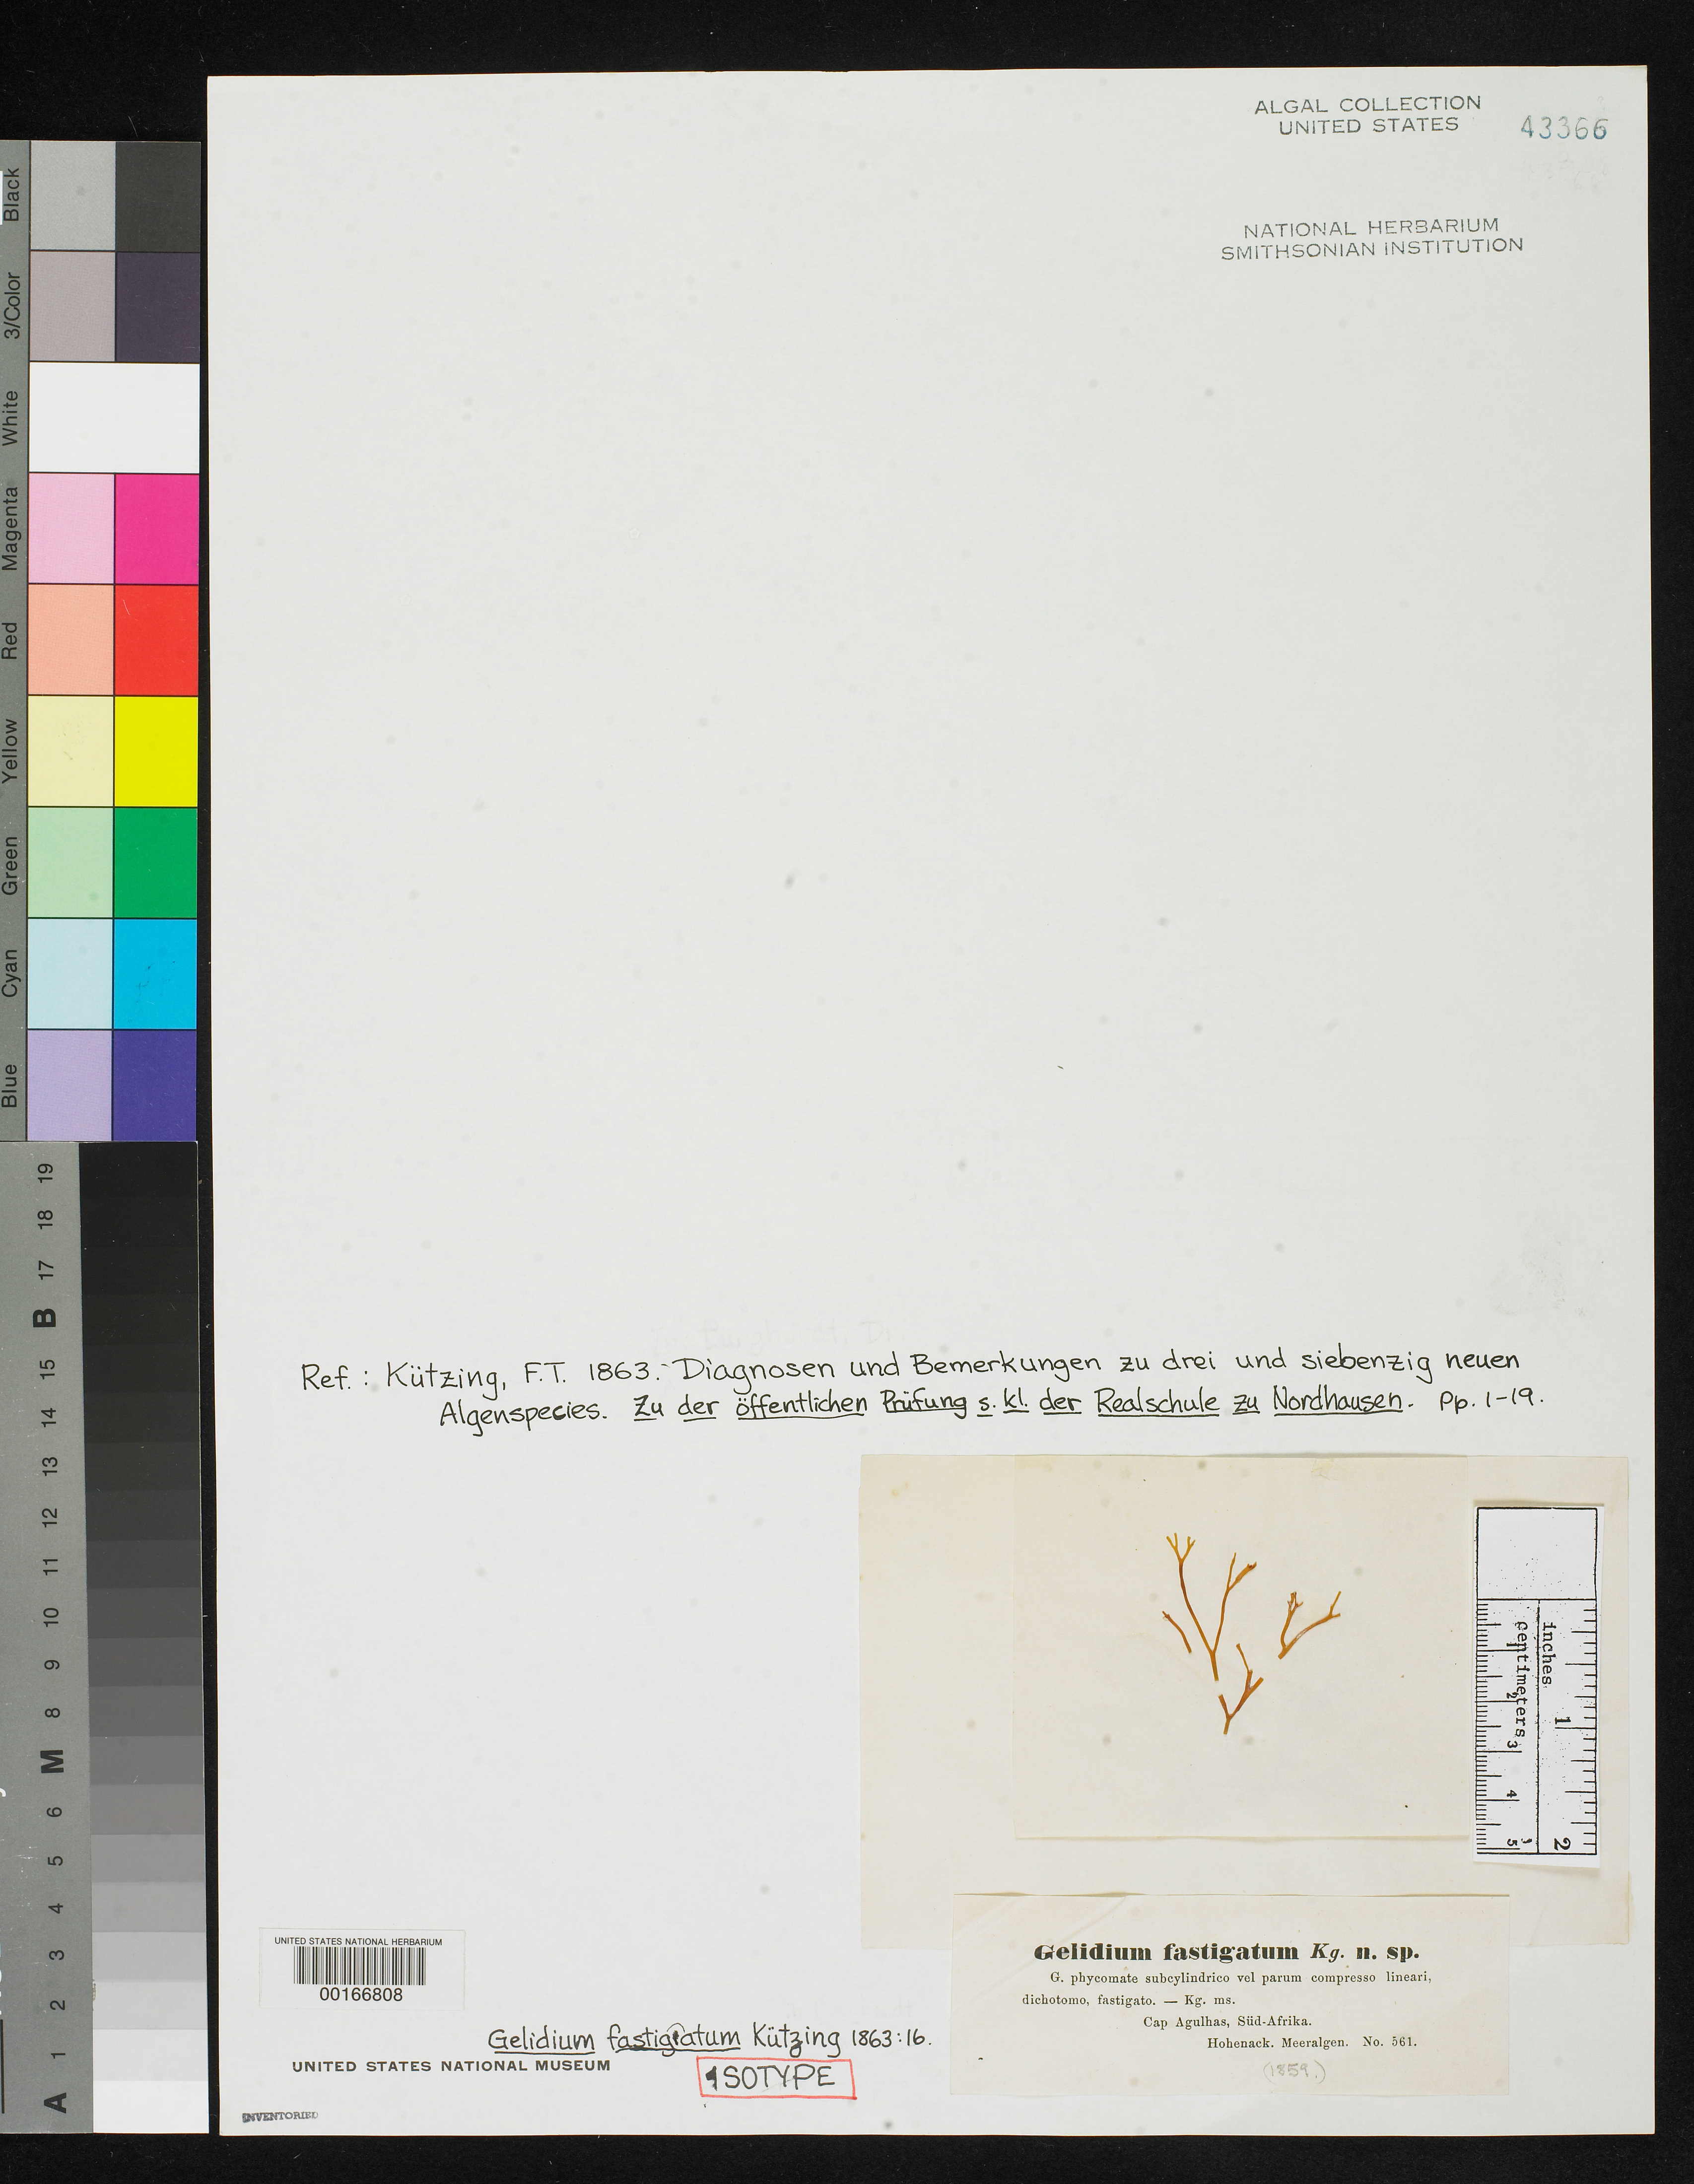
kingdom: Plantae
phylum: Rhodophyta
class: Florideophyceae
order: Gelidiales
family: Gelidiaceae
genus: Gelidium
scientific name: Gelidium fastigatum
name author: Kütz. in Burghardt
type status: Isotype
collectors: R. F. Hohenacker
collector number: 561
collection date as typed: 1859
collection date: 1859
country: South Africa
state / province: Western Cape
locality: Cape Agulhas.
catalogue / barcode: US 43366